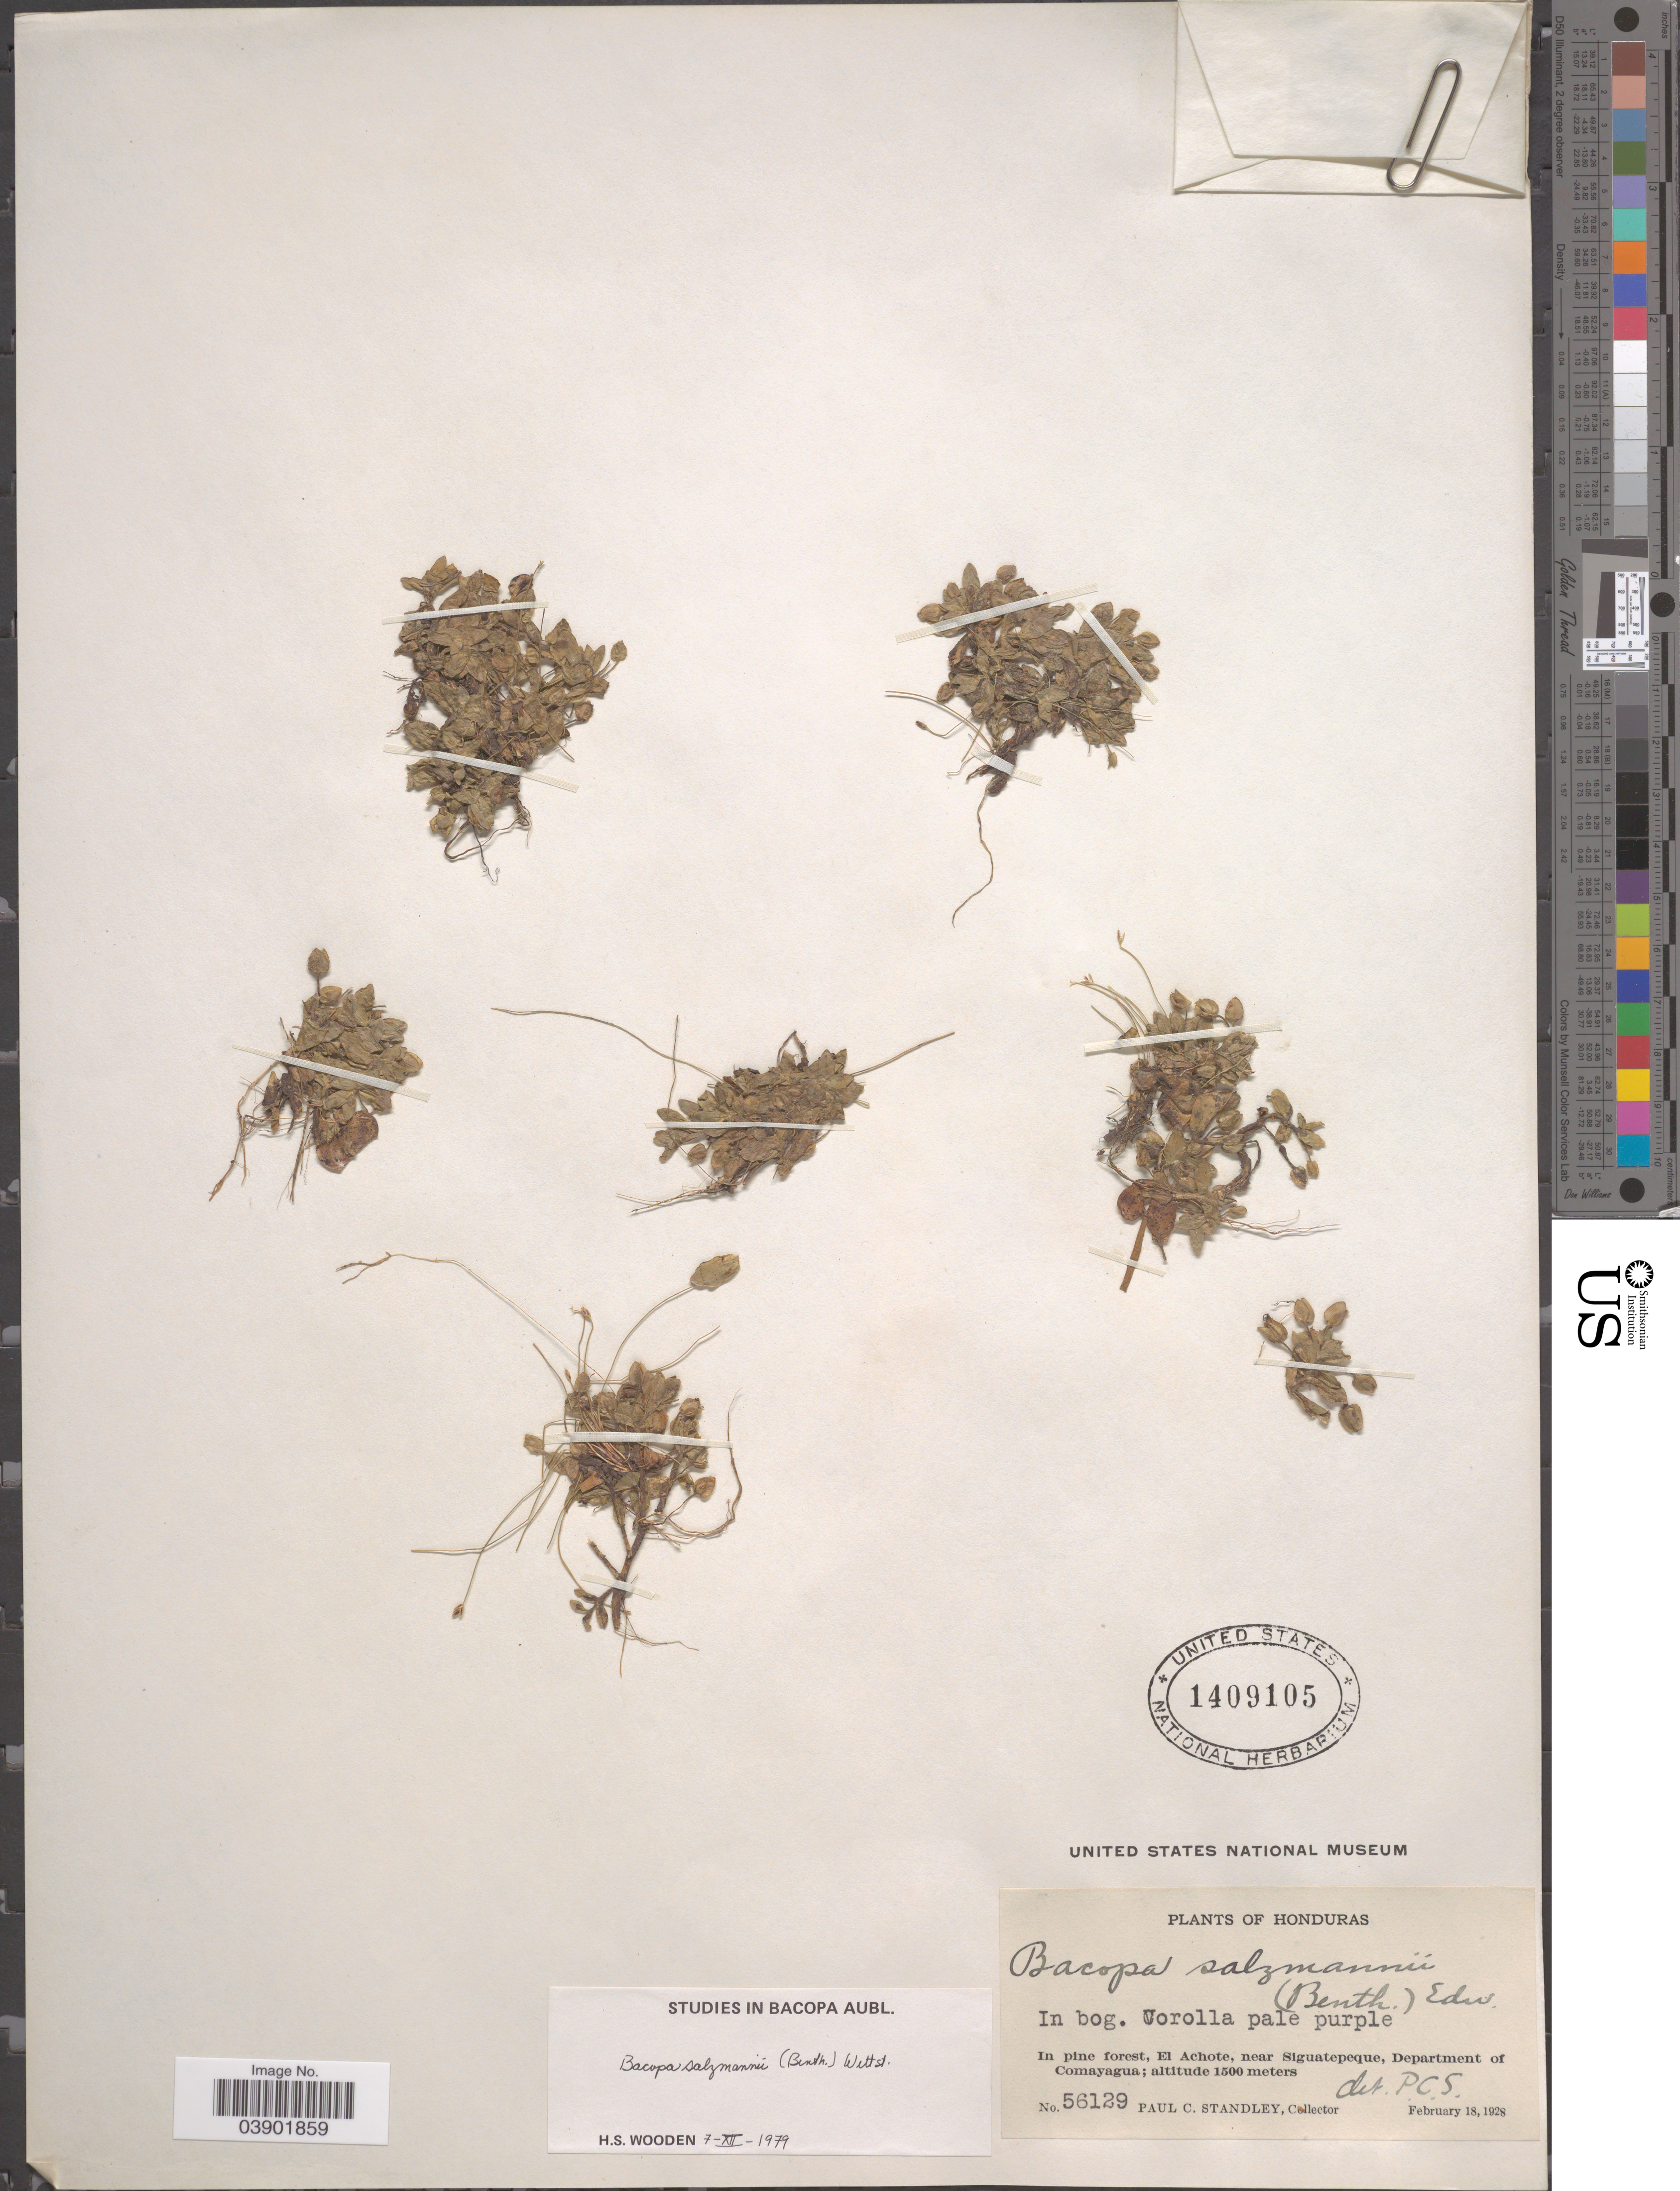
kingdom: Plantae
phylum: Tracheophyta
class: Magnoliopsida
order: Lamiales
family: Plantaginaceae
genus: Bacopa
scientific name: Bacopa salzmannii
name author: (Benth.) Wettst. ex Edwall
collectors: P. C. Standley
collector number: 56129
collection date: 1928-02-18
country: Honduras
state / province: Comayagua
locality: El Achote, near Siguatepeque, Department of Comayagua.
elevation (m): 1500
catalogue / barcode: US 1409105